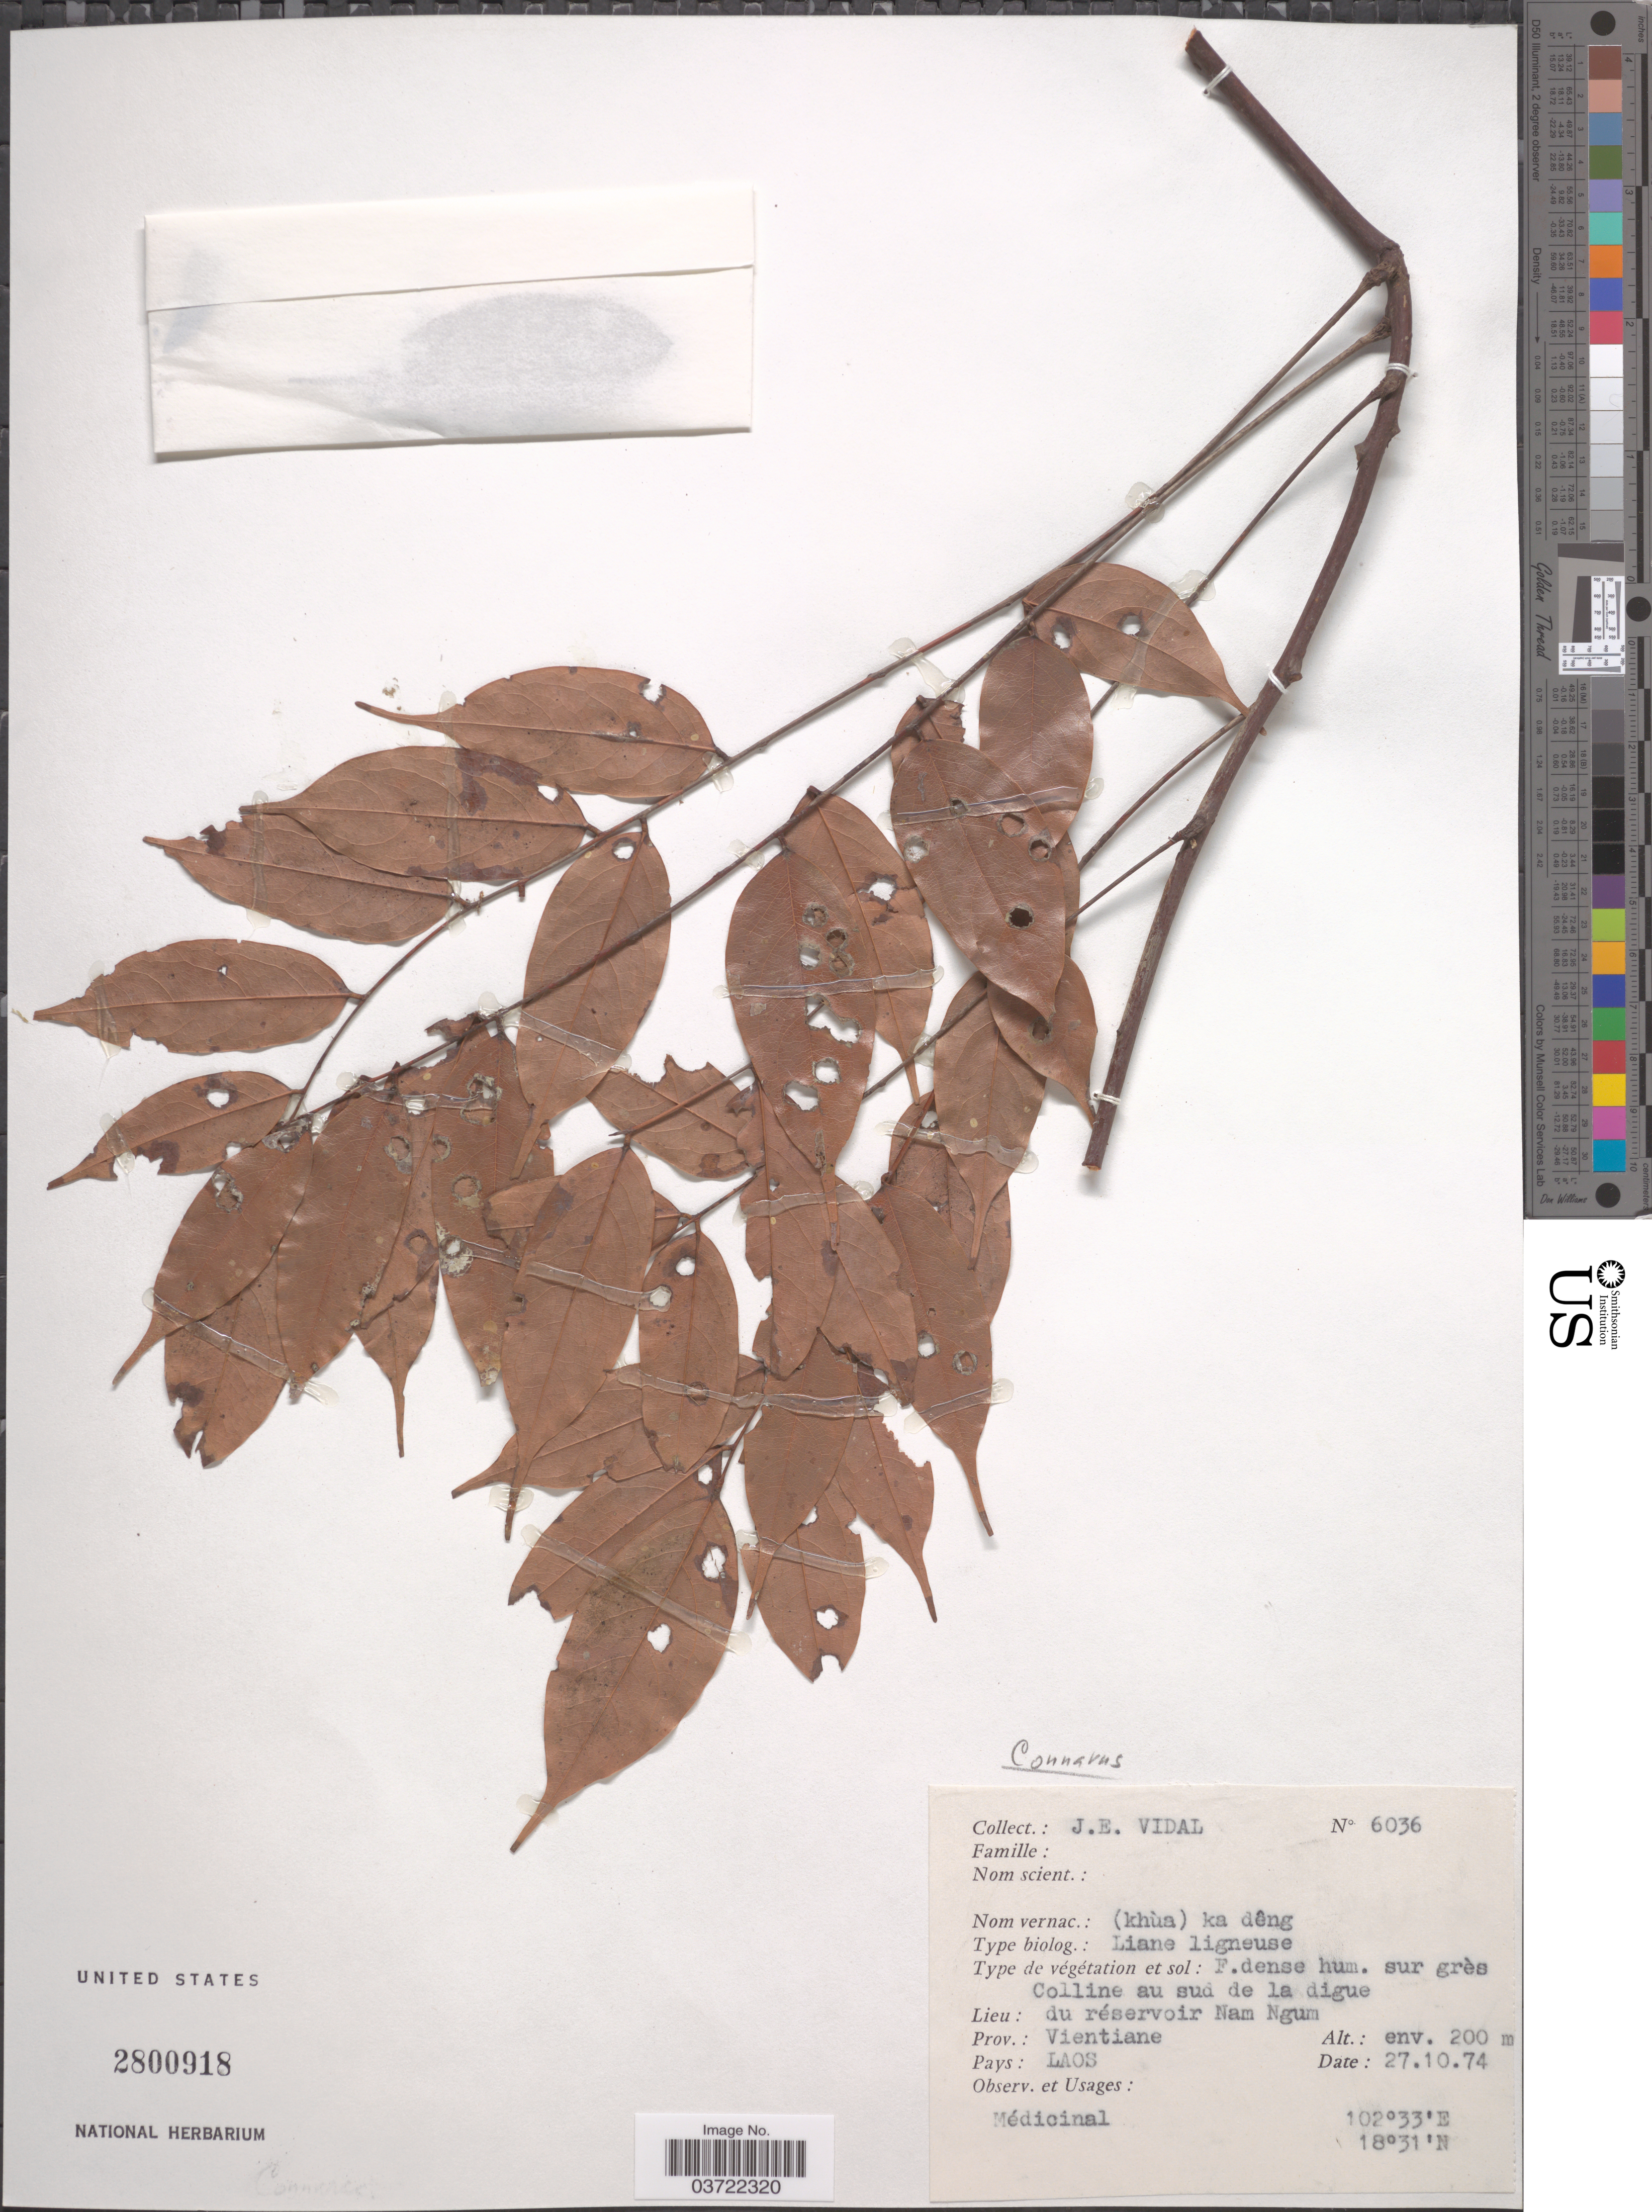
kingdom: Plantae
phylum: Tracheophyta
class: Magnoliopsida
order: Oxalidales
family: Connaraceae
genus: Connarus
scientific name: Connarus sp.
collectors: J. E. Vidal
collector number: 6036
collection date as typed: Transcribed d/m/y: 27/10/74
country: Laos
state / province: Viangchan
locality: Du réservoir Nam Ngum. Prov.: Vientiane.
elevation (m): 200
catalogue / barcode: US 2800918